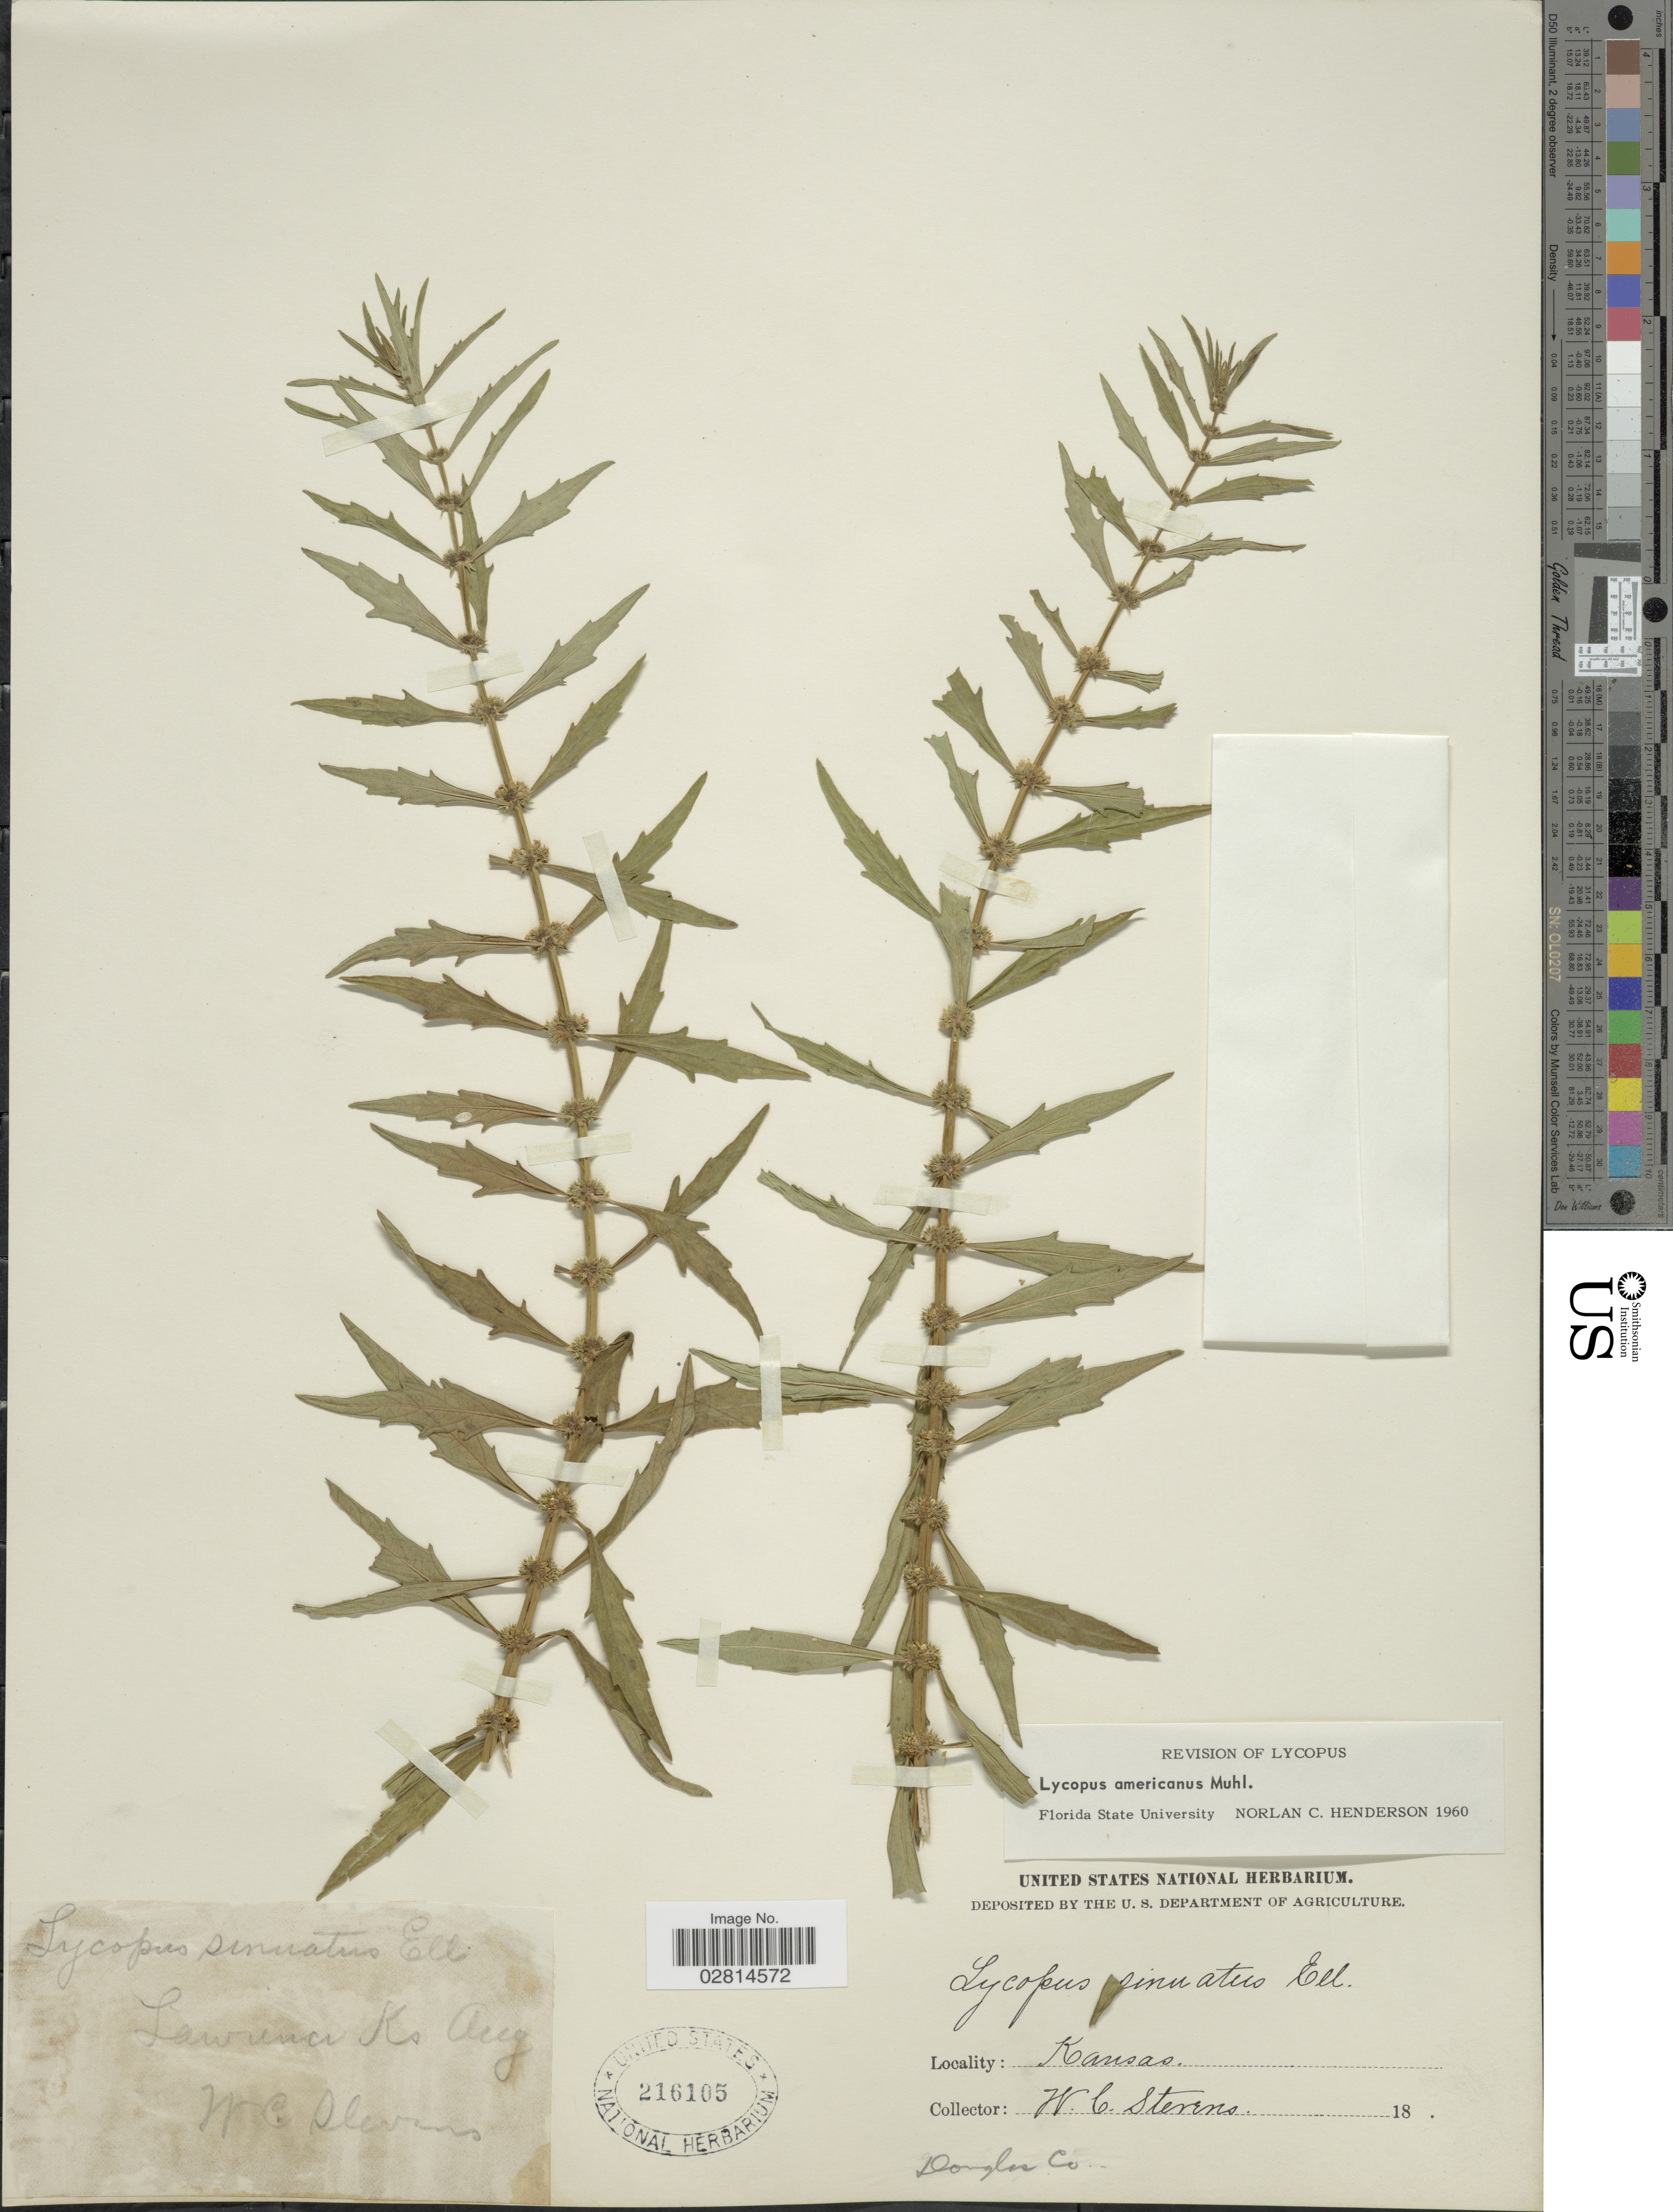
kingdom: Plantae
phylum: Tracheophyta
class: Magnoliopsida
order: Lamiales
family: Lamiaceae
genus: Lycopus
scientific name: Lycopus americanus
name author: Muhl. ex W.P.C. Barton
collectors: W. C. Stevens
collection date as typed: Aug 18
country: United States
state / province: Kansas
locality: Douglas Co. Lawrence.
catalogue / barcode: US 216105